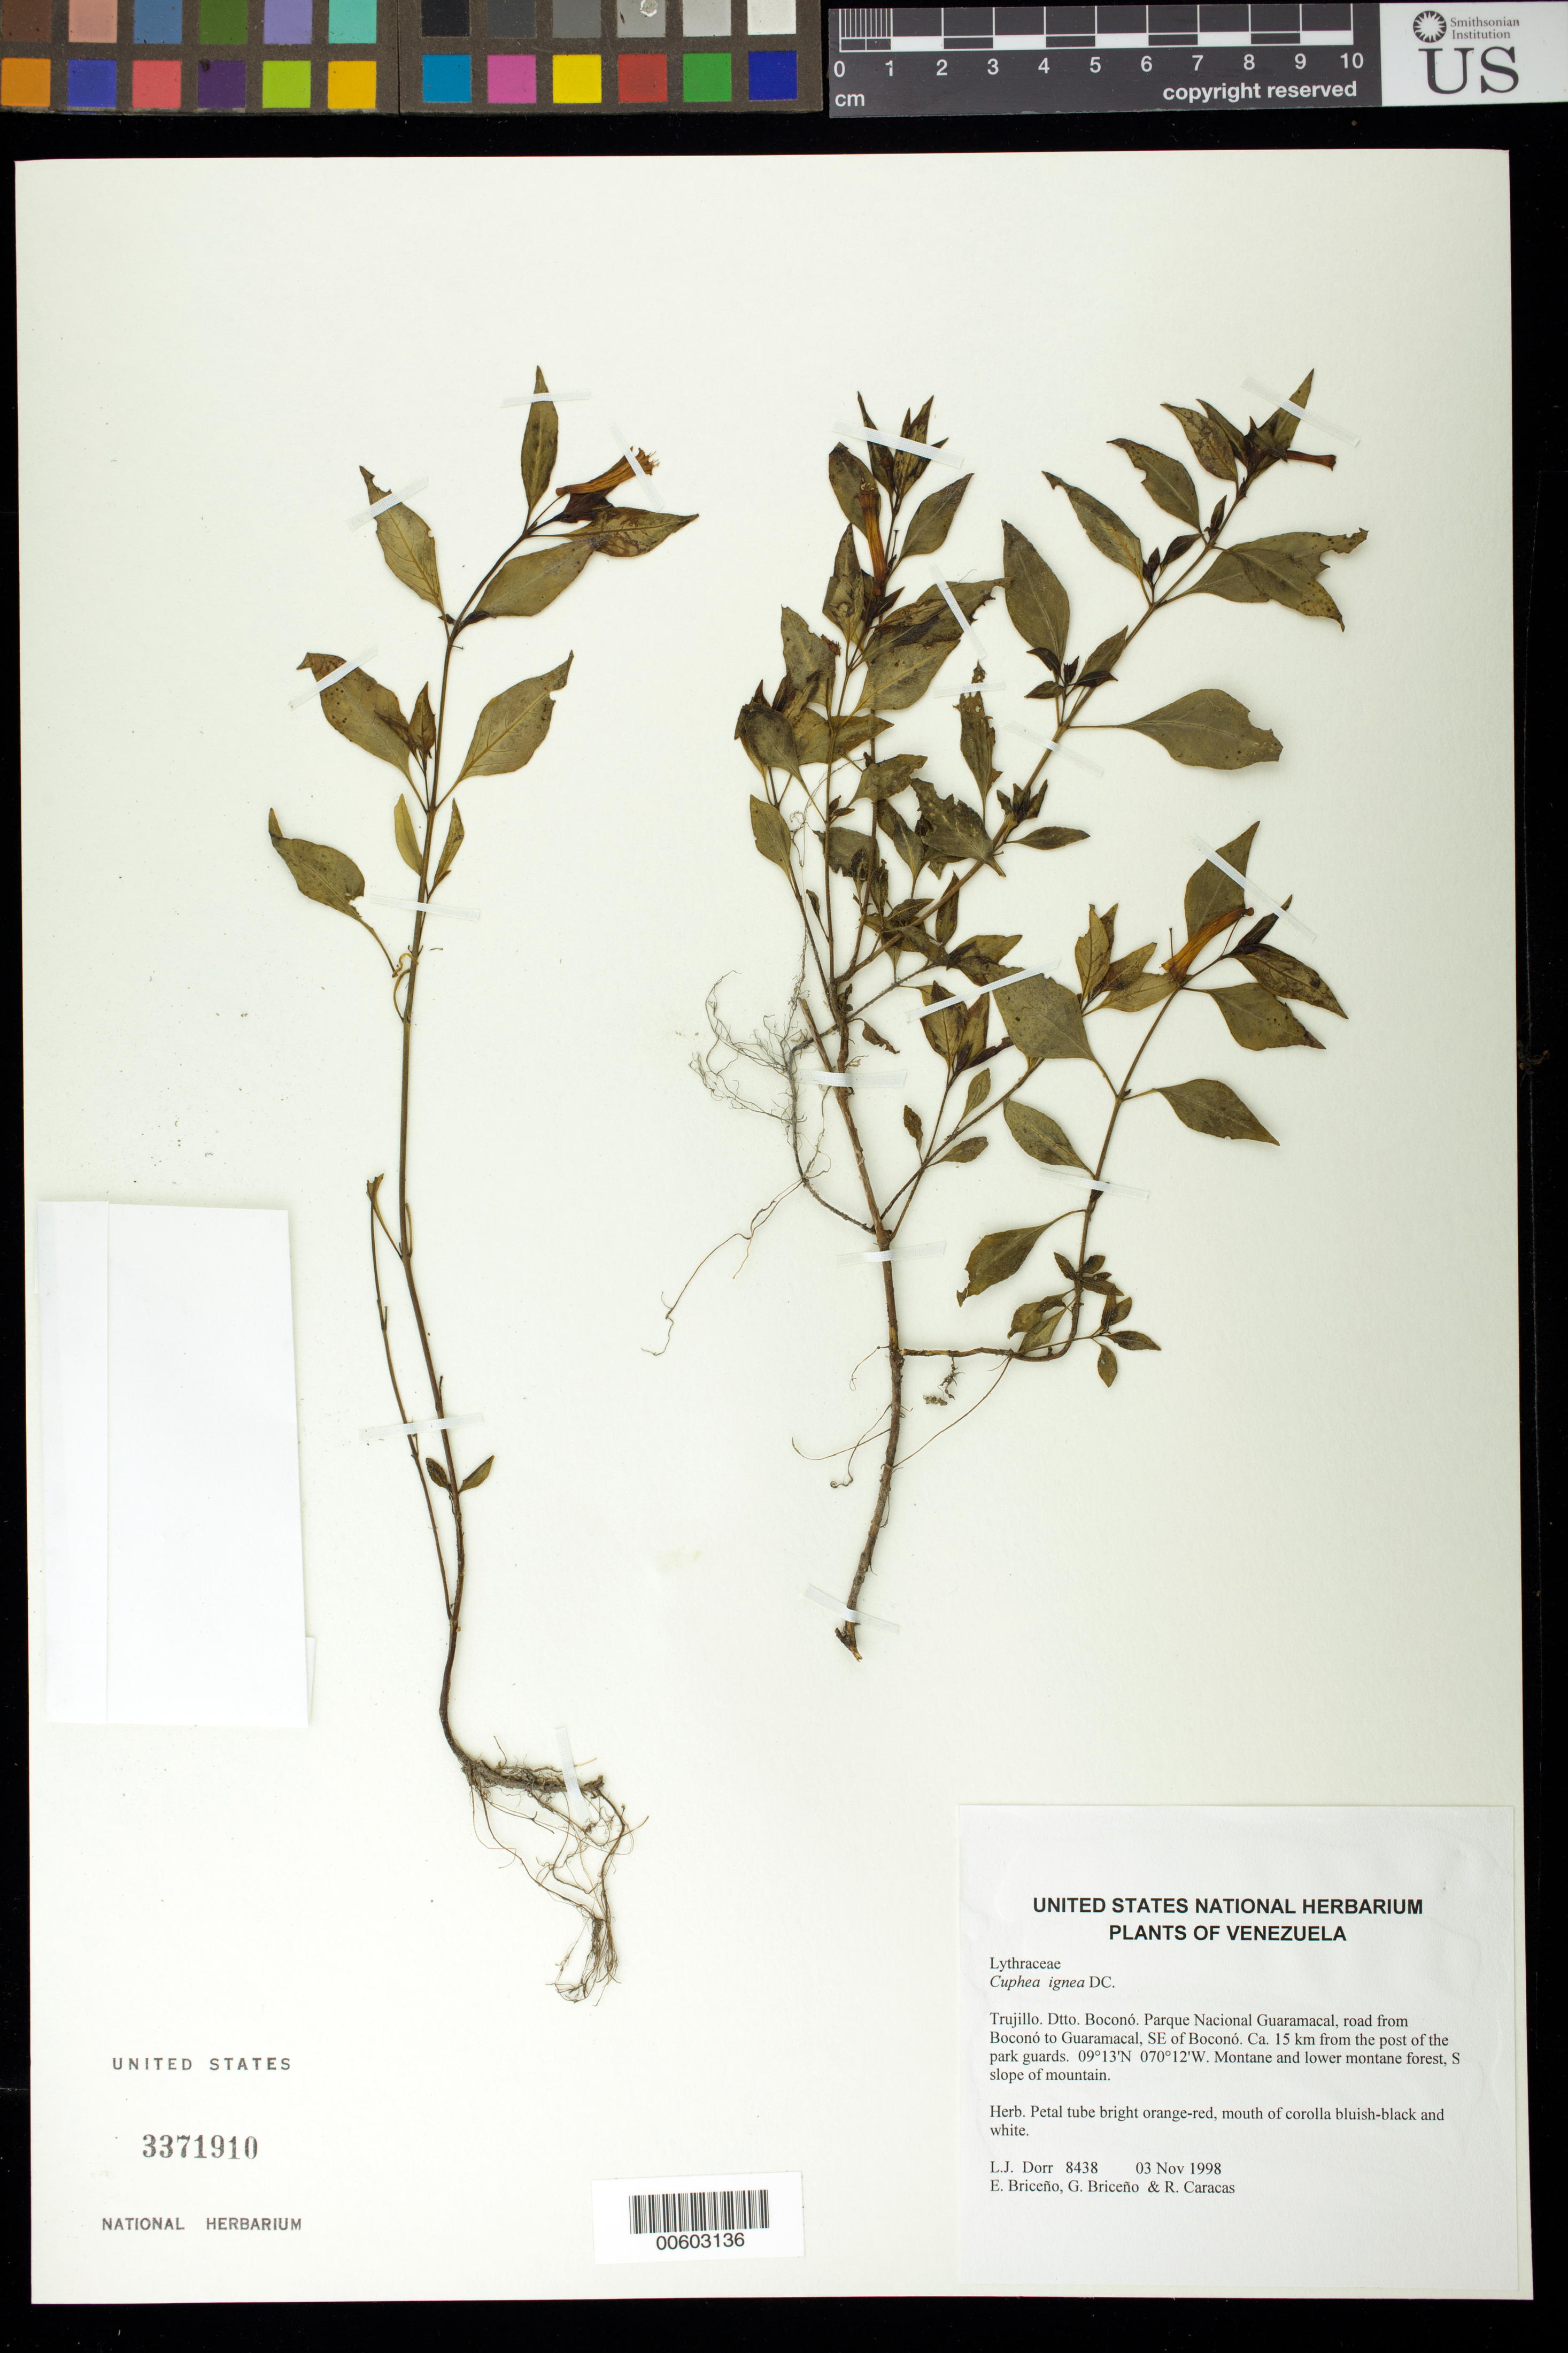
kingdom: Plantae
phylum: Tracheophyta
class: Magnoliopsida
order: Myrtales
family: Lythraceae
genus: Cuphea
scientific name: Cuphea ignea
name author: A. DC.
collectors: L. J. Dorr, E. Briceño, G. Briceño & R. Caracas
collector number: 8438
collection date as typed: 03 Nov 1998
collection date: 1998-11-03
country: Venezuela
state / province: Trujillo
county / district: Boconó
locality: Parque Nacional Guaramacal, road from Boconó to Guaramacal, SE of Boconó, ca. 15 km from the post of the park guards.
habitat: Montane and lower montane forest, S slope of mountain.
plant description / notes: PORT, US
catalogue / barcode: US 3371910